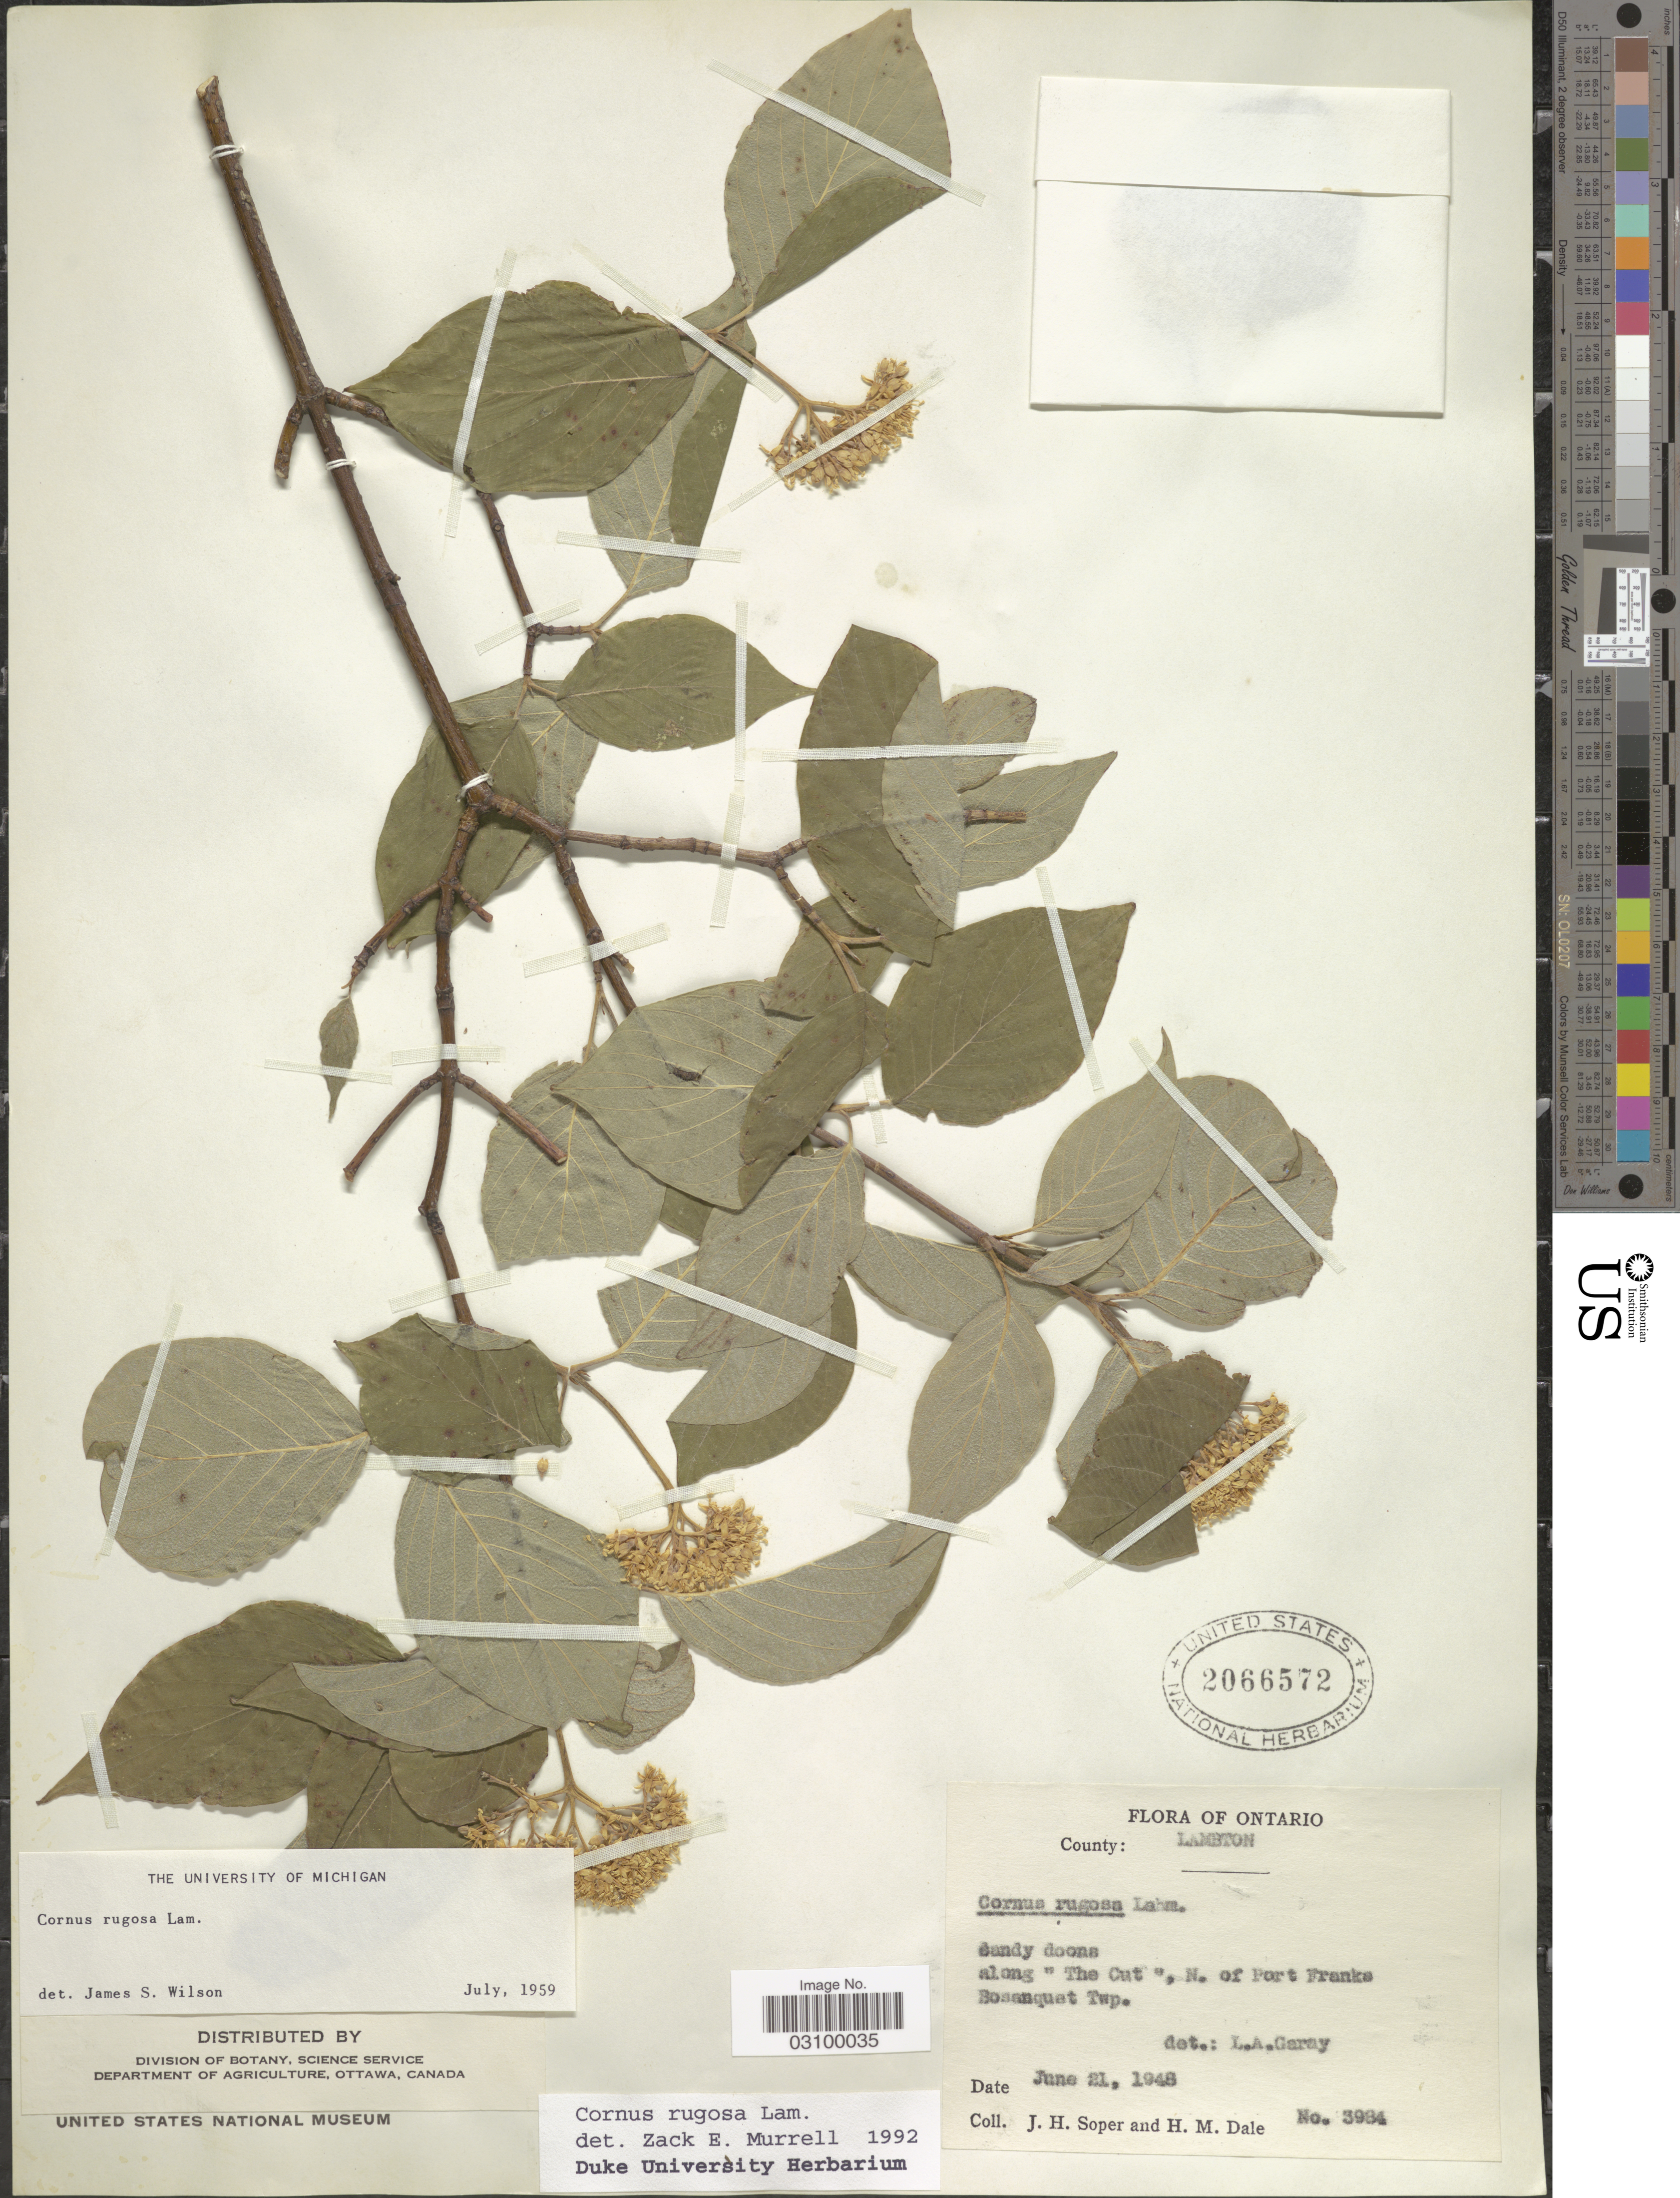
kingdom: Plantae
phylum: Tracheophyta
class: Magnoliopsida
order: Cornales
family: Cornaceae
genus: Cornus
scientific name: Cornus rugosa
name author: Lam.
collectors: J. H. Soper & H. M. Dale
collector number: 3984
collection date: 1948-06-21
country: Canada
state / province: Ontario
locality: County: Lambton. Along "The Cut", N. of Port Franks. Bosanquet Twp.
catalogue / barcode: US 2066572